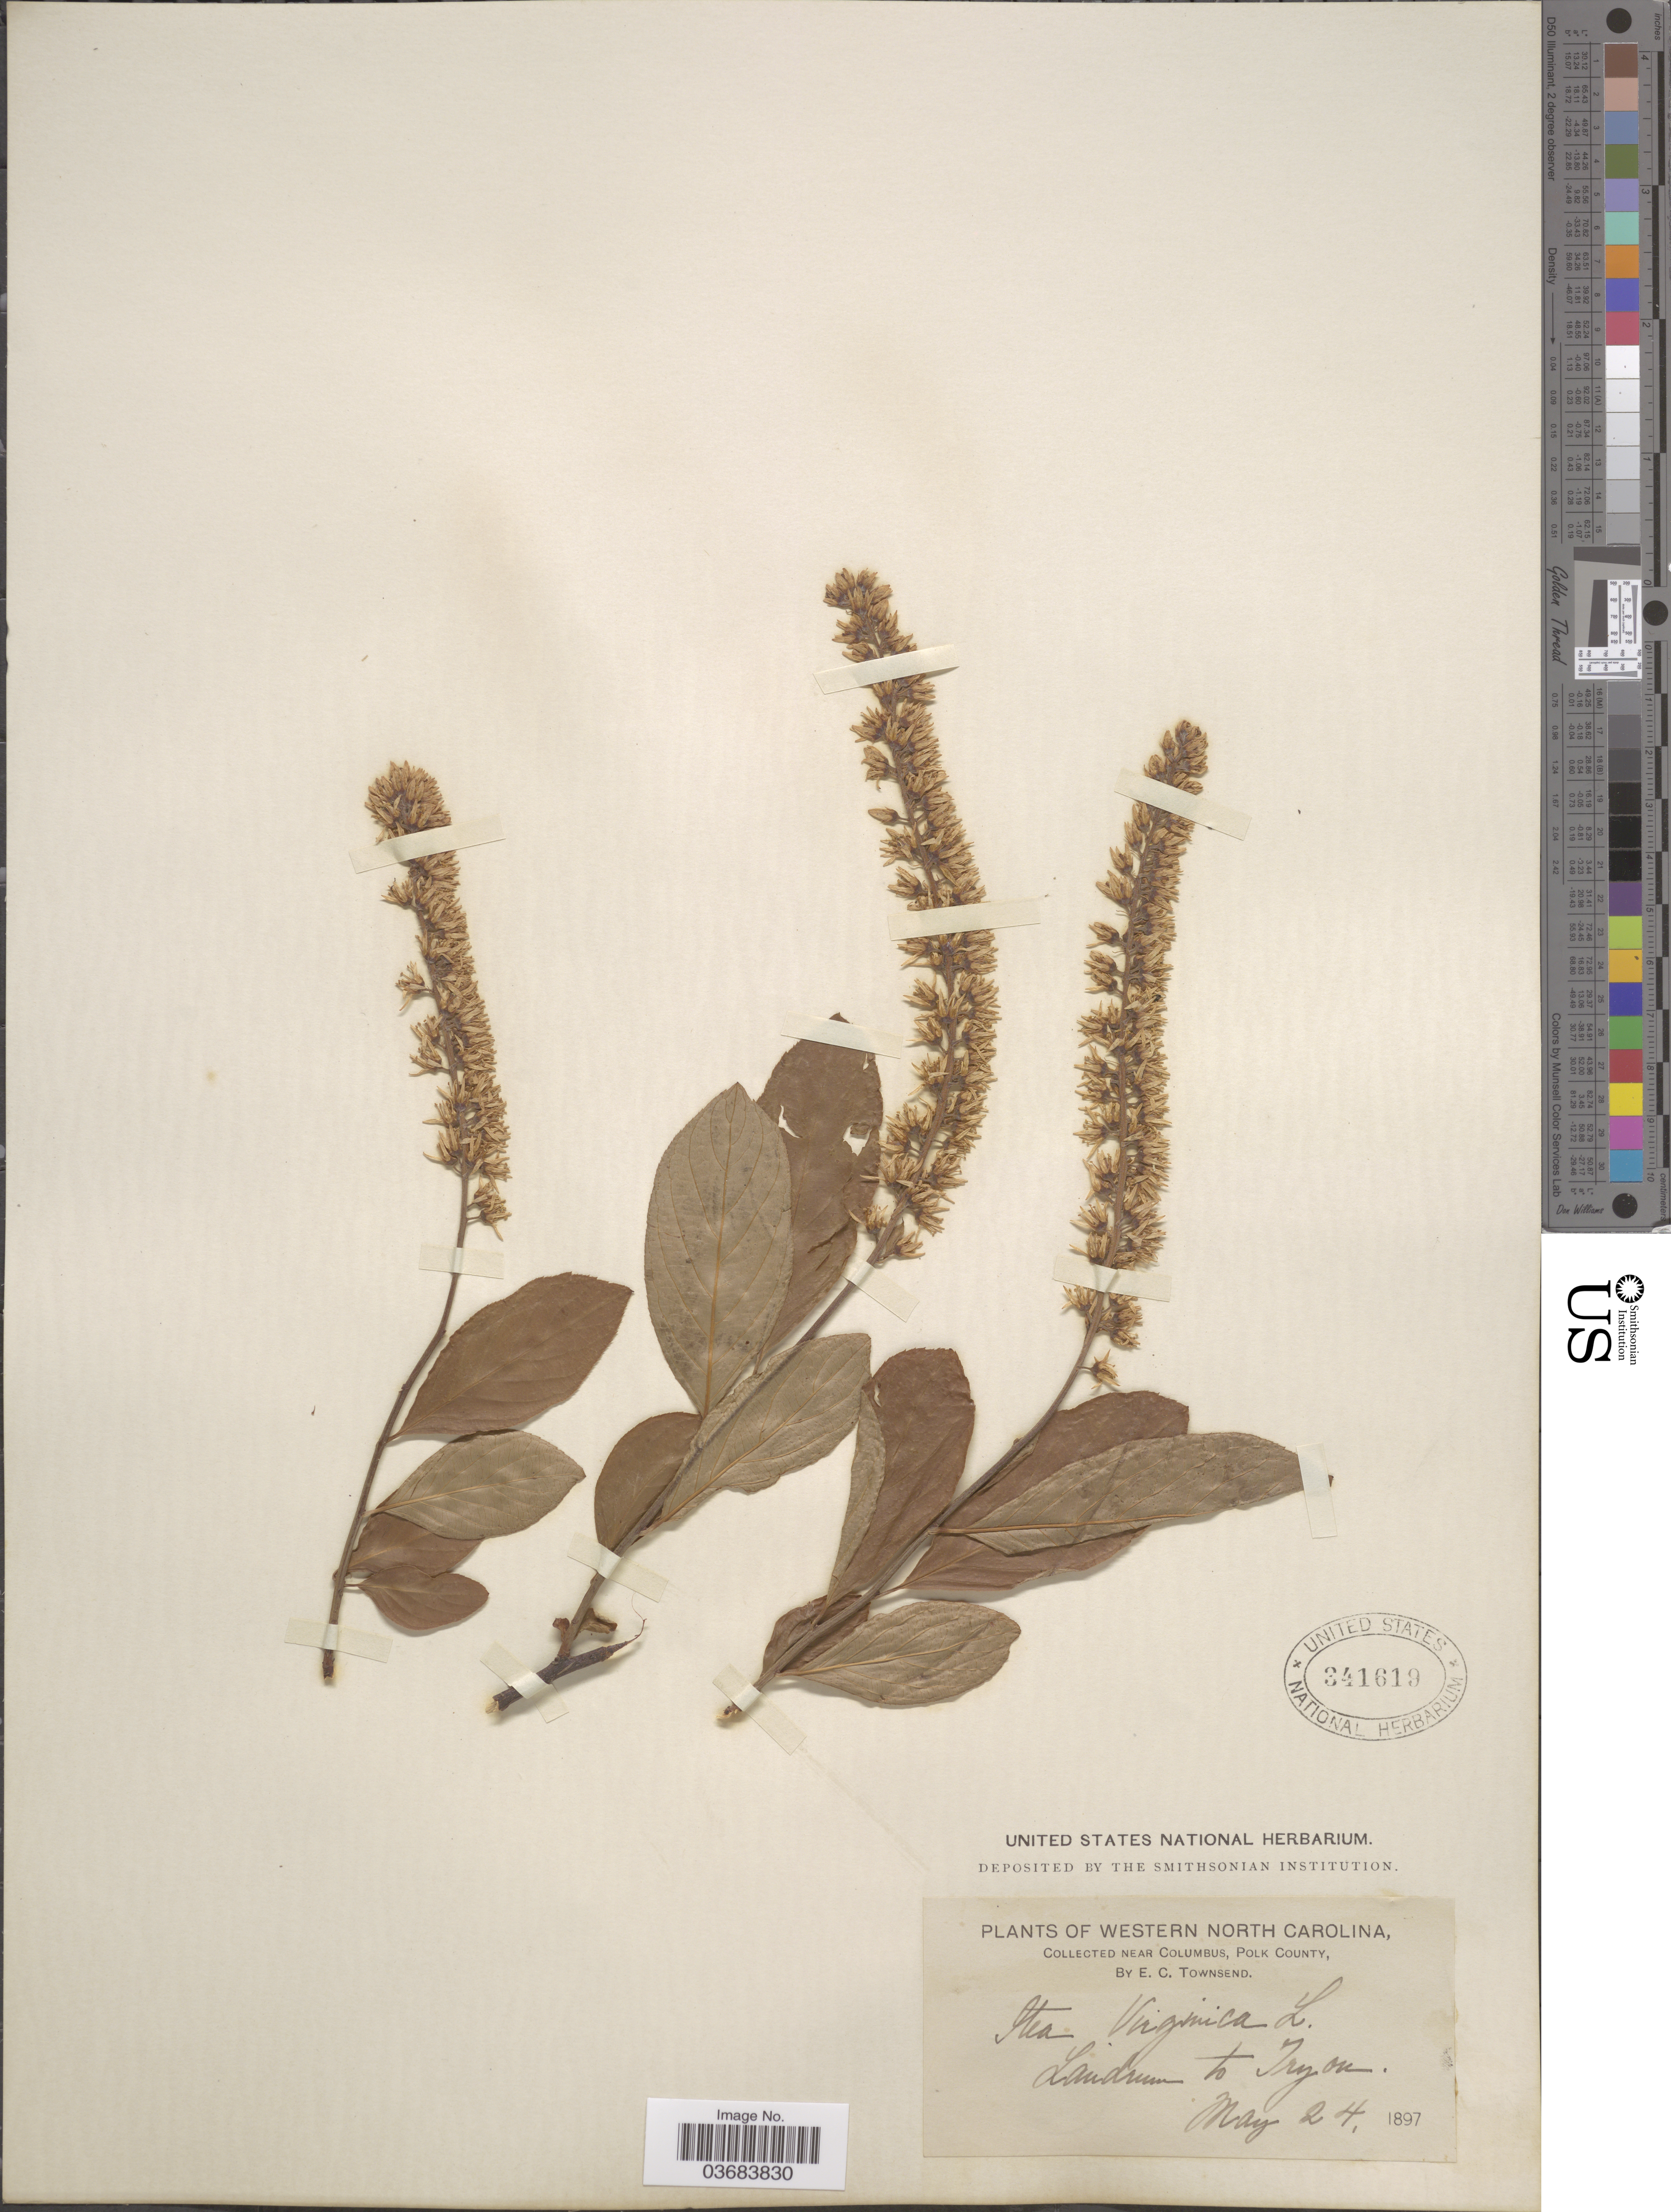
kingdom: Plantae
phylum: Tracheophyta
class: Magnoliopsida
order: Saxifragales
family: Iteaceae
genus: Itea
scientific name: Itea virginica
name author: L.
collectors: E. C. Townsend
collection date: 1897-05-24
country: United States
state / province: North Carolina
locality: Western North Carolina. Near Columbus, Polk County. Landrum to Tryon.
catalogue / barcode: US 341619